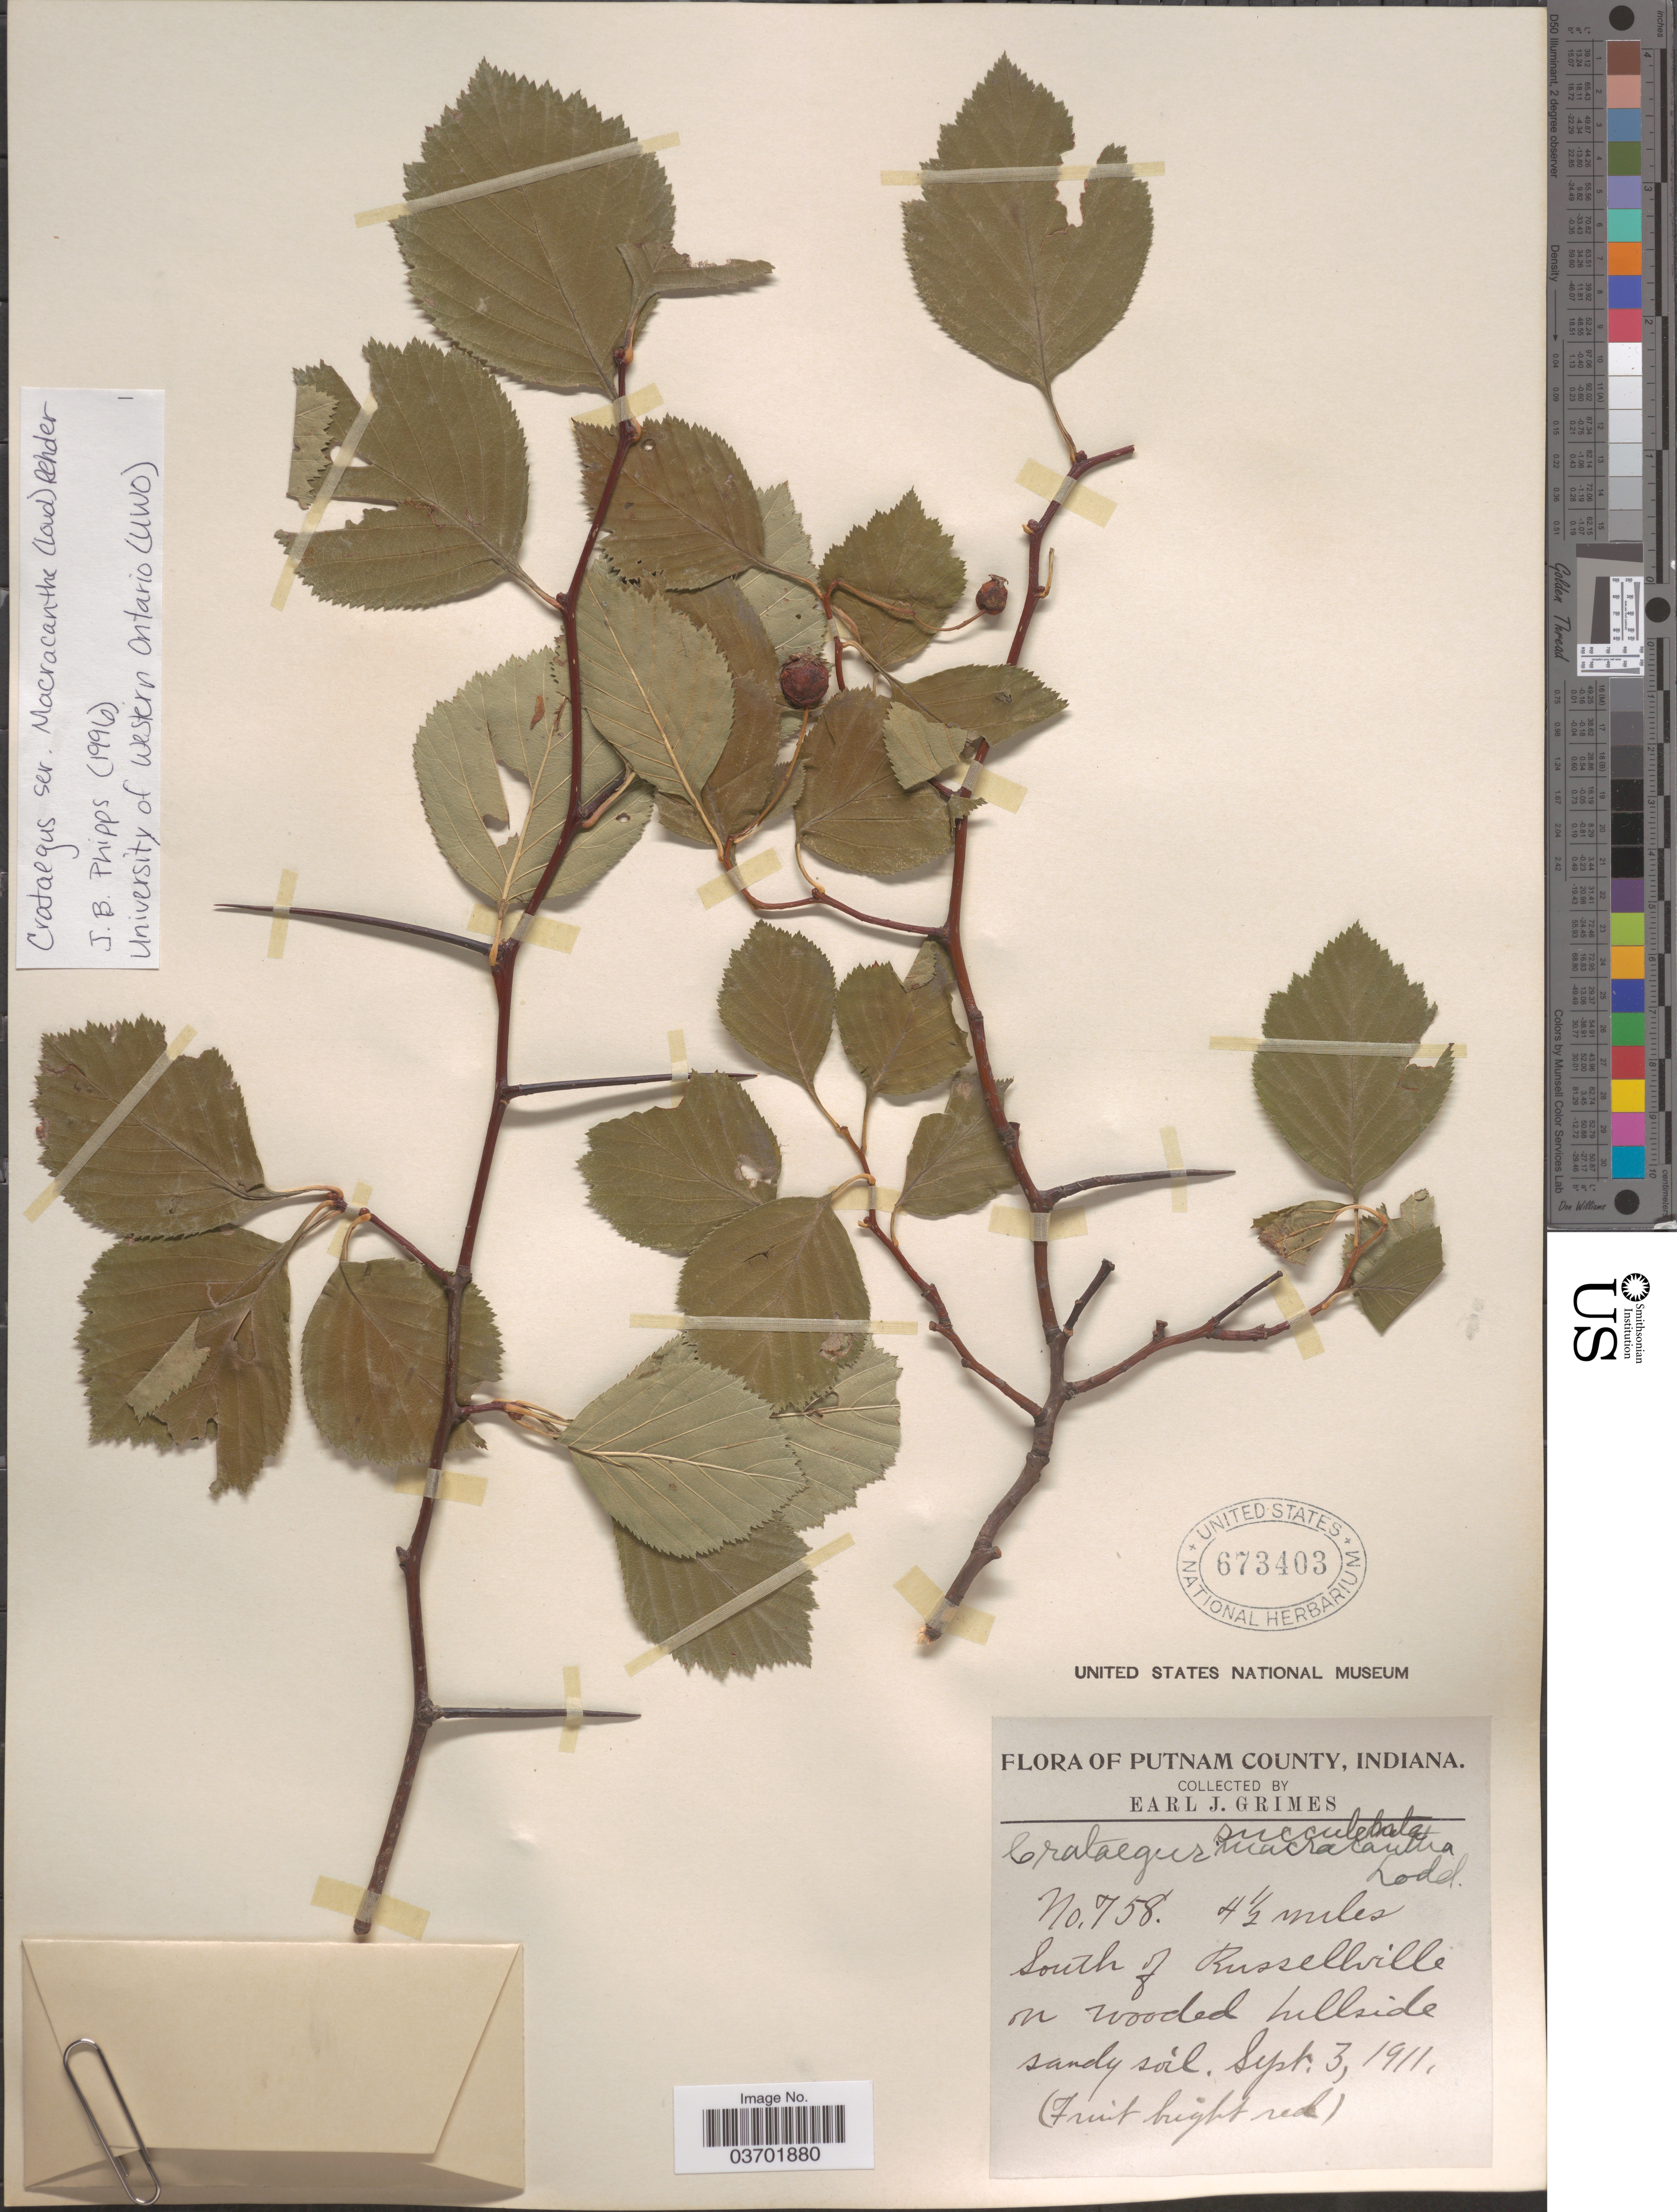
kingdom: Plantae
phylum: Tracheophyta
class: Magnoliopsida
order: Rosales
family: Rosaceae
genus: Crataegus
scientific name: Crataegus succulenta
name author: Schrad. ex Link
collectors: E. J. Grimes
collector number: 758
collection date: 1911-09-03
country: United States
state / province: Indiana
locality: Putnam County. 4½ miles South of Russellville on wooded hillside.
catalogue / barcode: US 673403